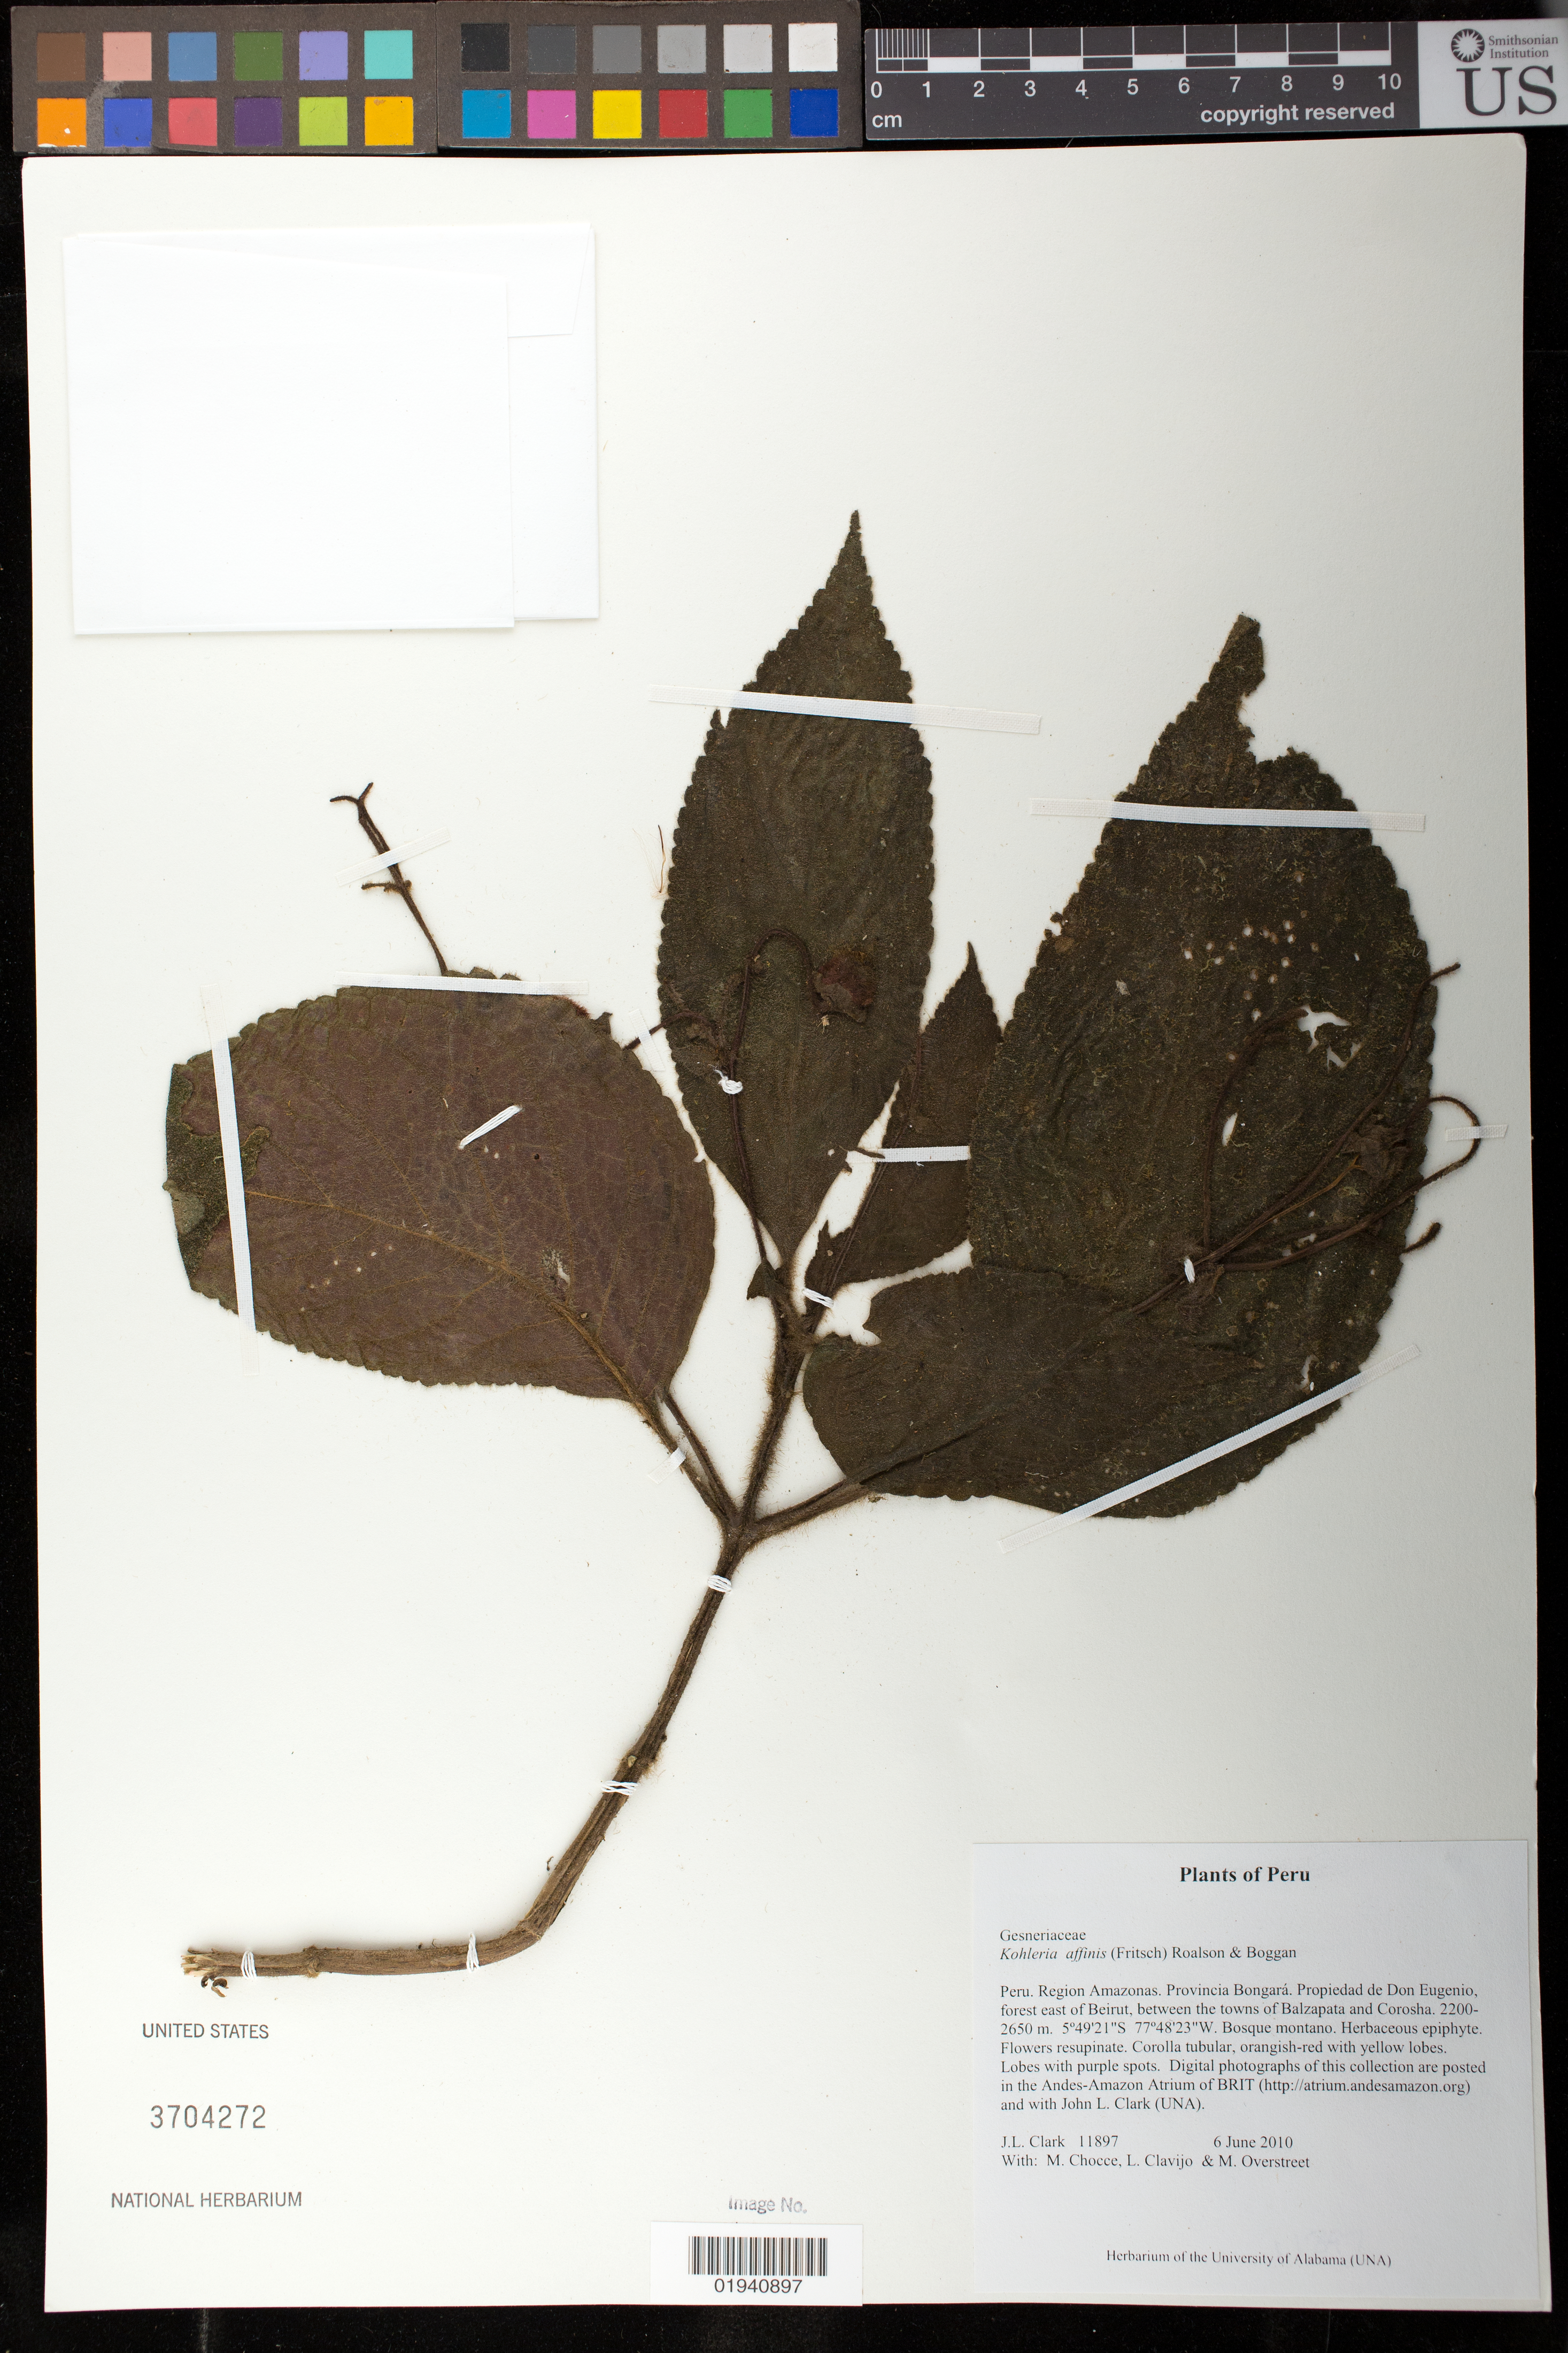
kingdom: Plantae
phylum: Tracheophyta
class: Magnoliopsida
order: Lamiales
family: Gesneriaceae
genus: Kohleria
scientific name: Kohleria affinis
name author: (Fritsch) Roalson & Boggan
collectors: J. L. Clark, M. Chocce, L. Clavijo & M. Overstreet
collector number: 11897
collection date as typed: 06 Jun 2010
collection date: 2010-06-06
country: Peru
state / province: Amazonas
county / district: Bongará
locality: Region Amazonas, propiedad de Don Eugenio, forest east of Beirut, between the towns of Balzapata and Corosha.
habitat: Bosque montano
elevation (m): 2200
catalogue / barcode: US 3704272